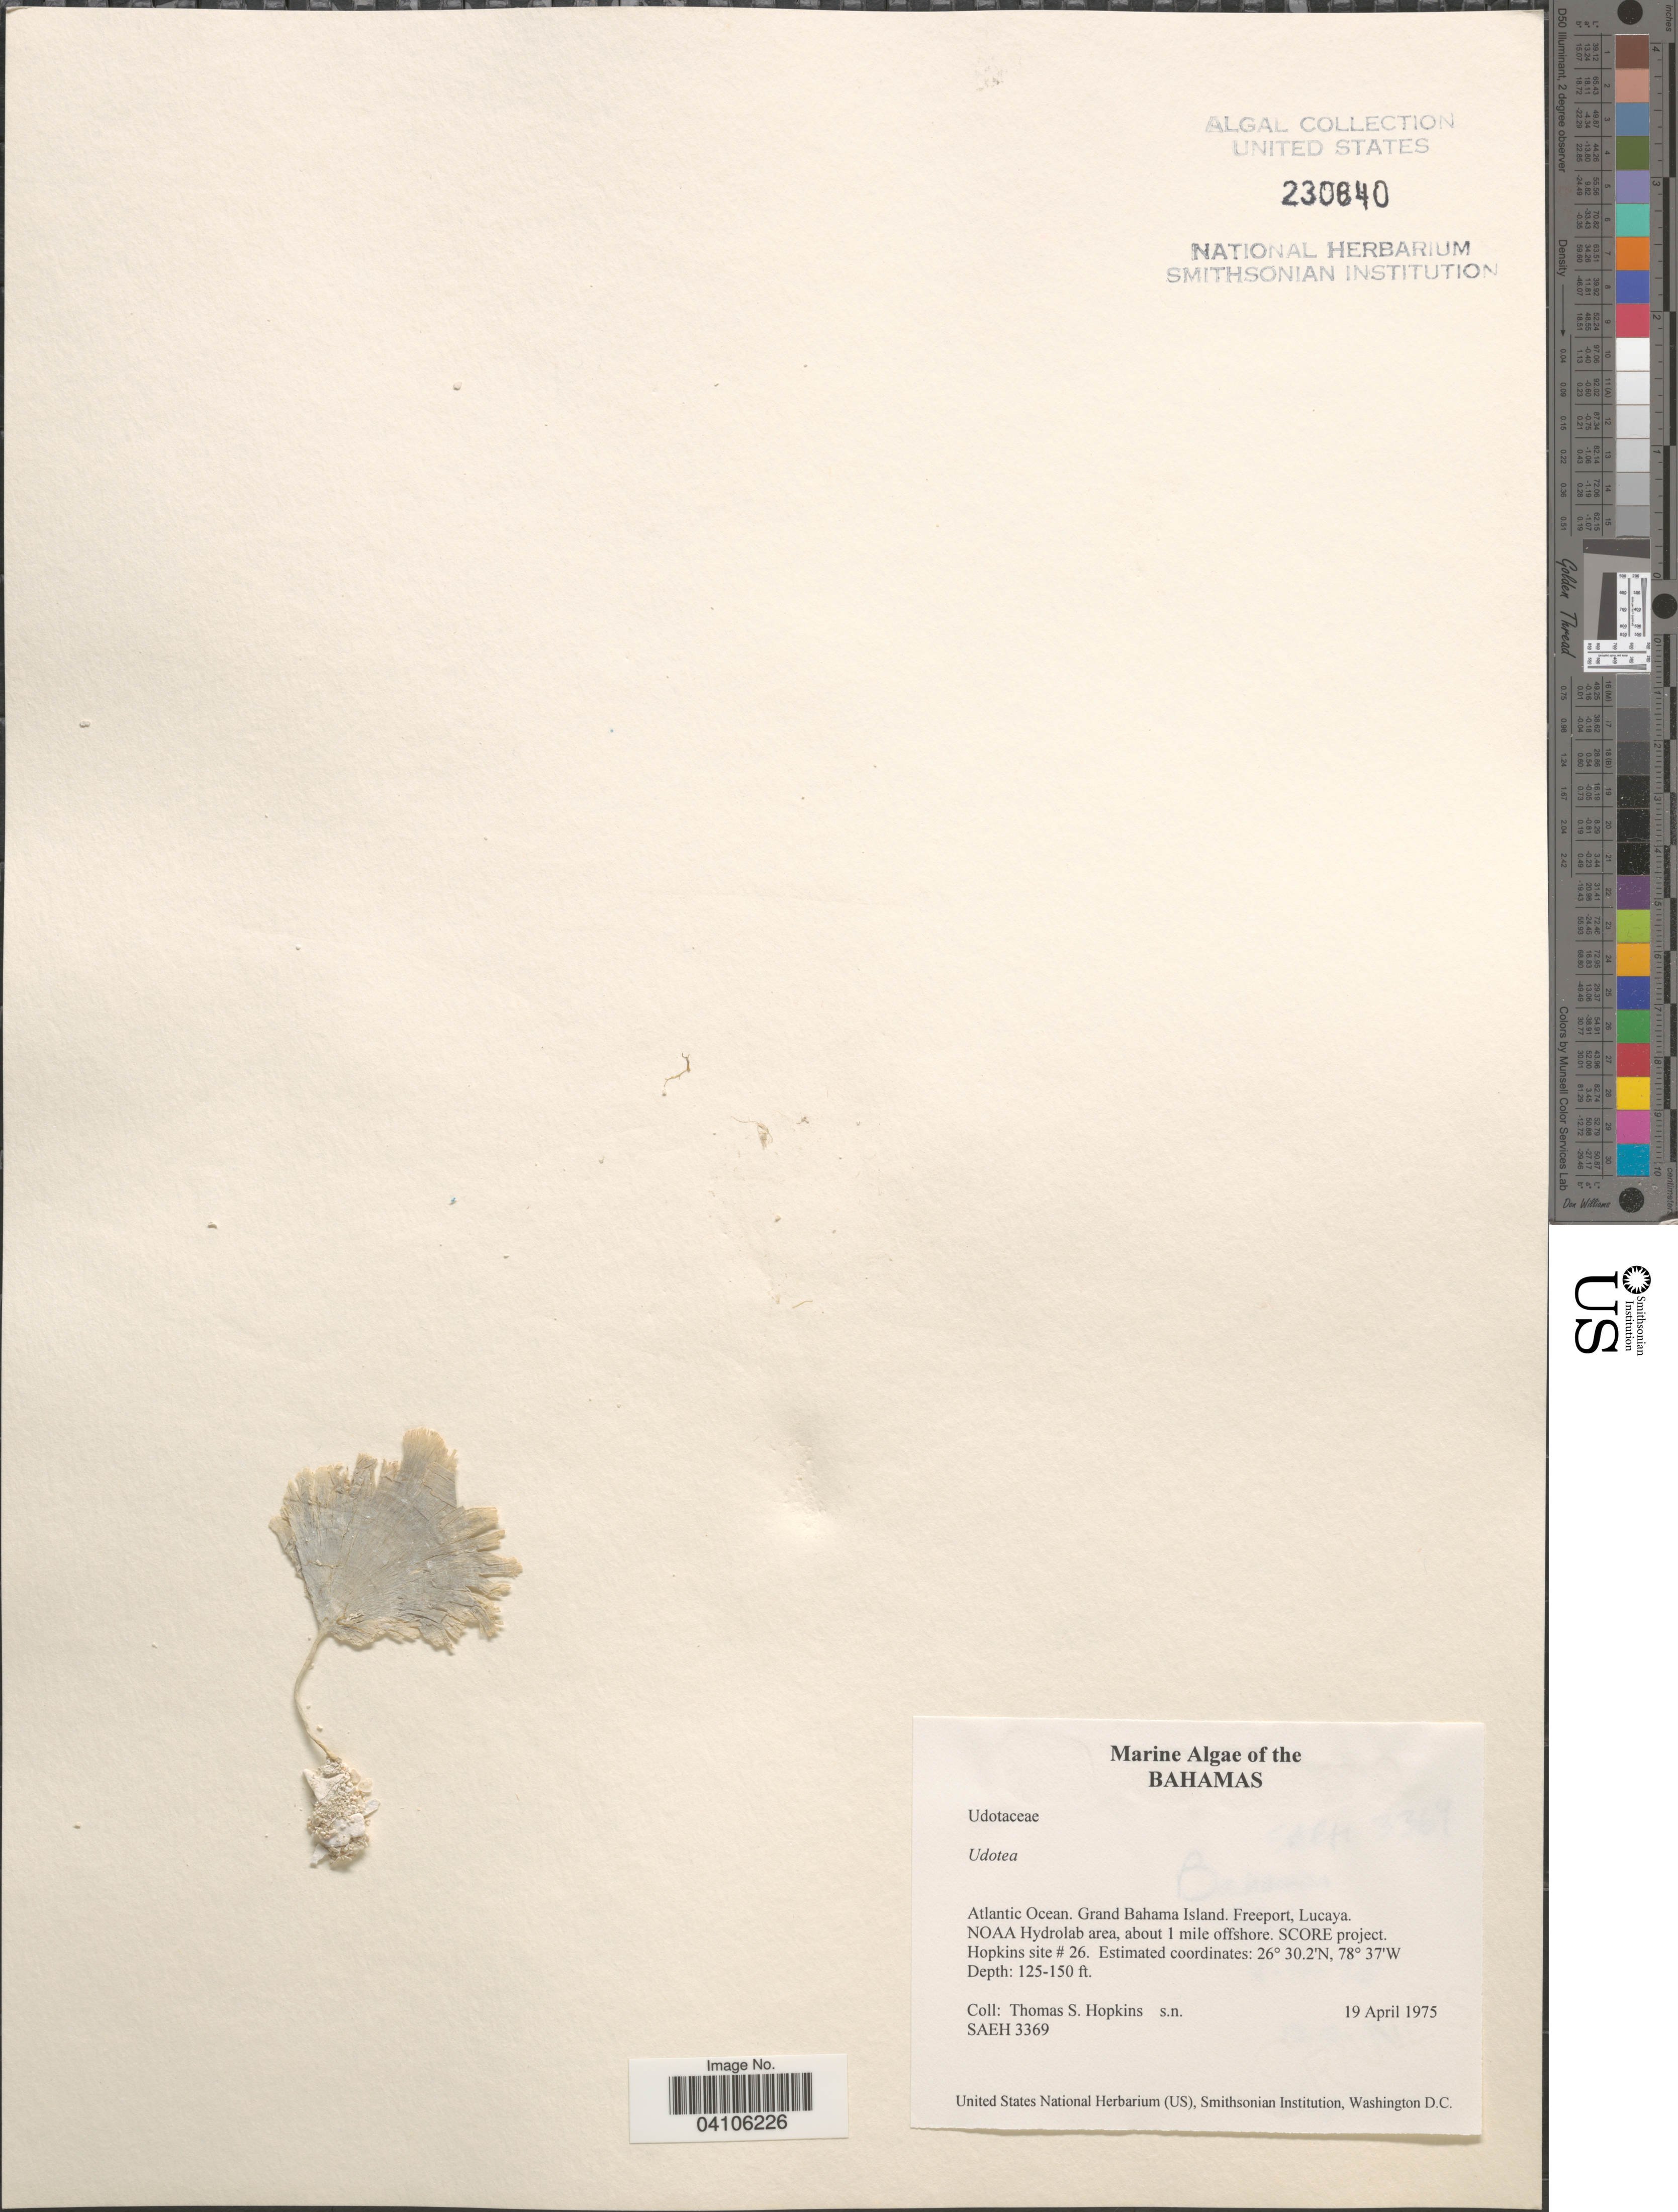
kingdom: Plantae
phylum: Chlorophyta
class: Ulvophyceae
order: Bryopsidales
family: Udoteaceae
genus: Udotea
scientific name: Udotea sp.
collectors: T. Hopkins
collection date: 1975-04-19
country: Bahamas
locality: Atlantic Ocean. Grand Bahama Island. Freeport, Lucaya. NOAA Hydrolab area, about 1 mile offshore. SCORE project. Hopkins site # 26.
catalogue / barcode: US 230840